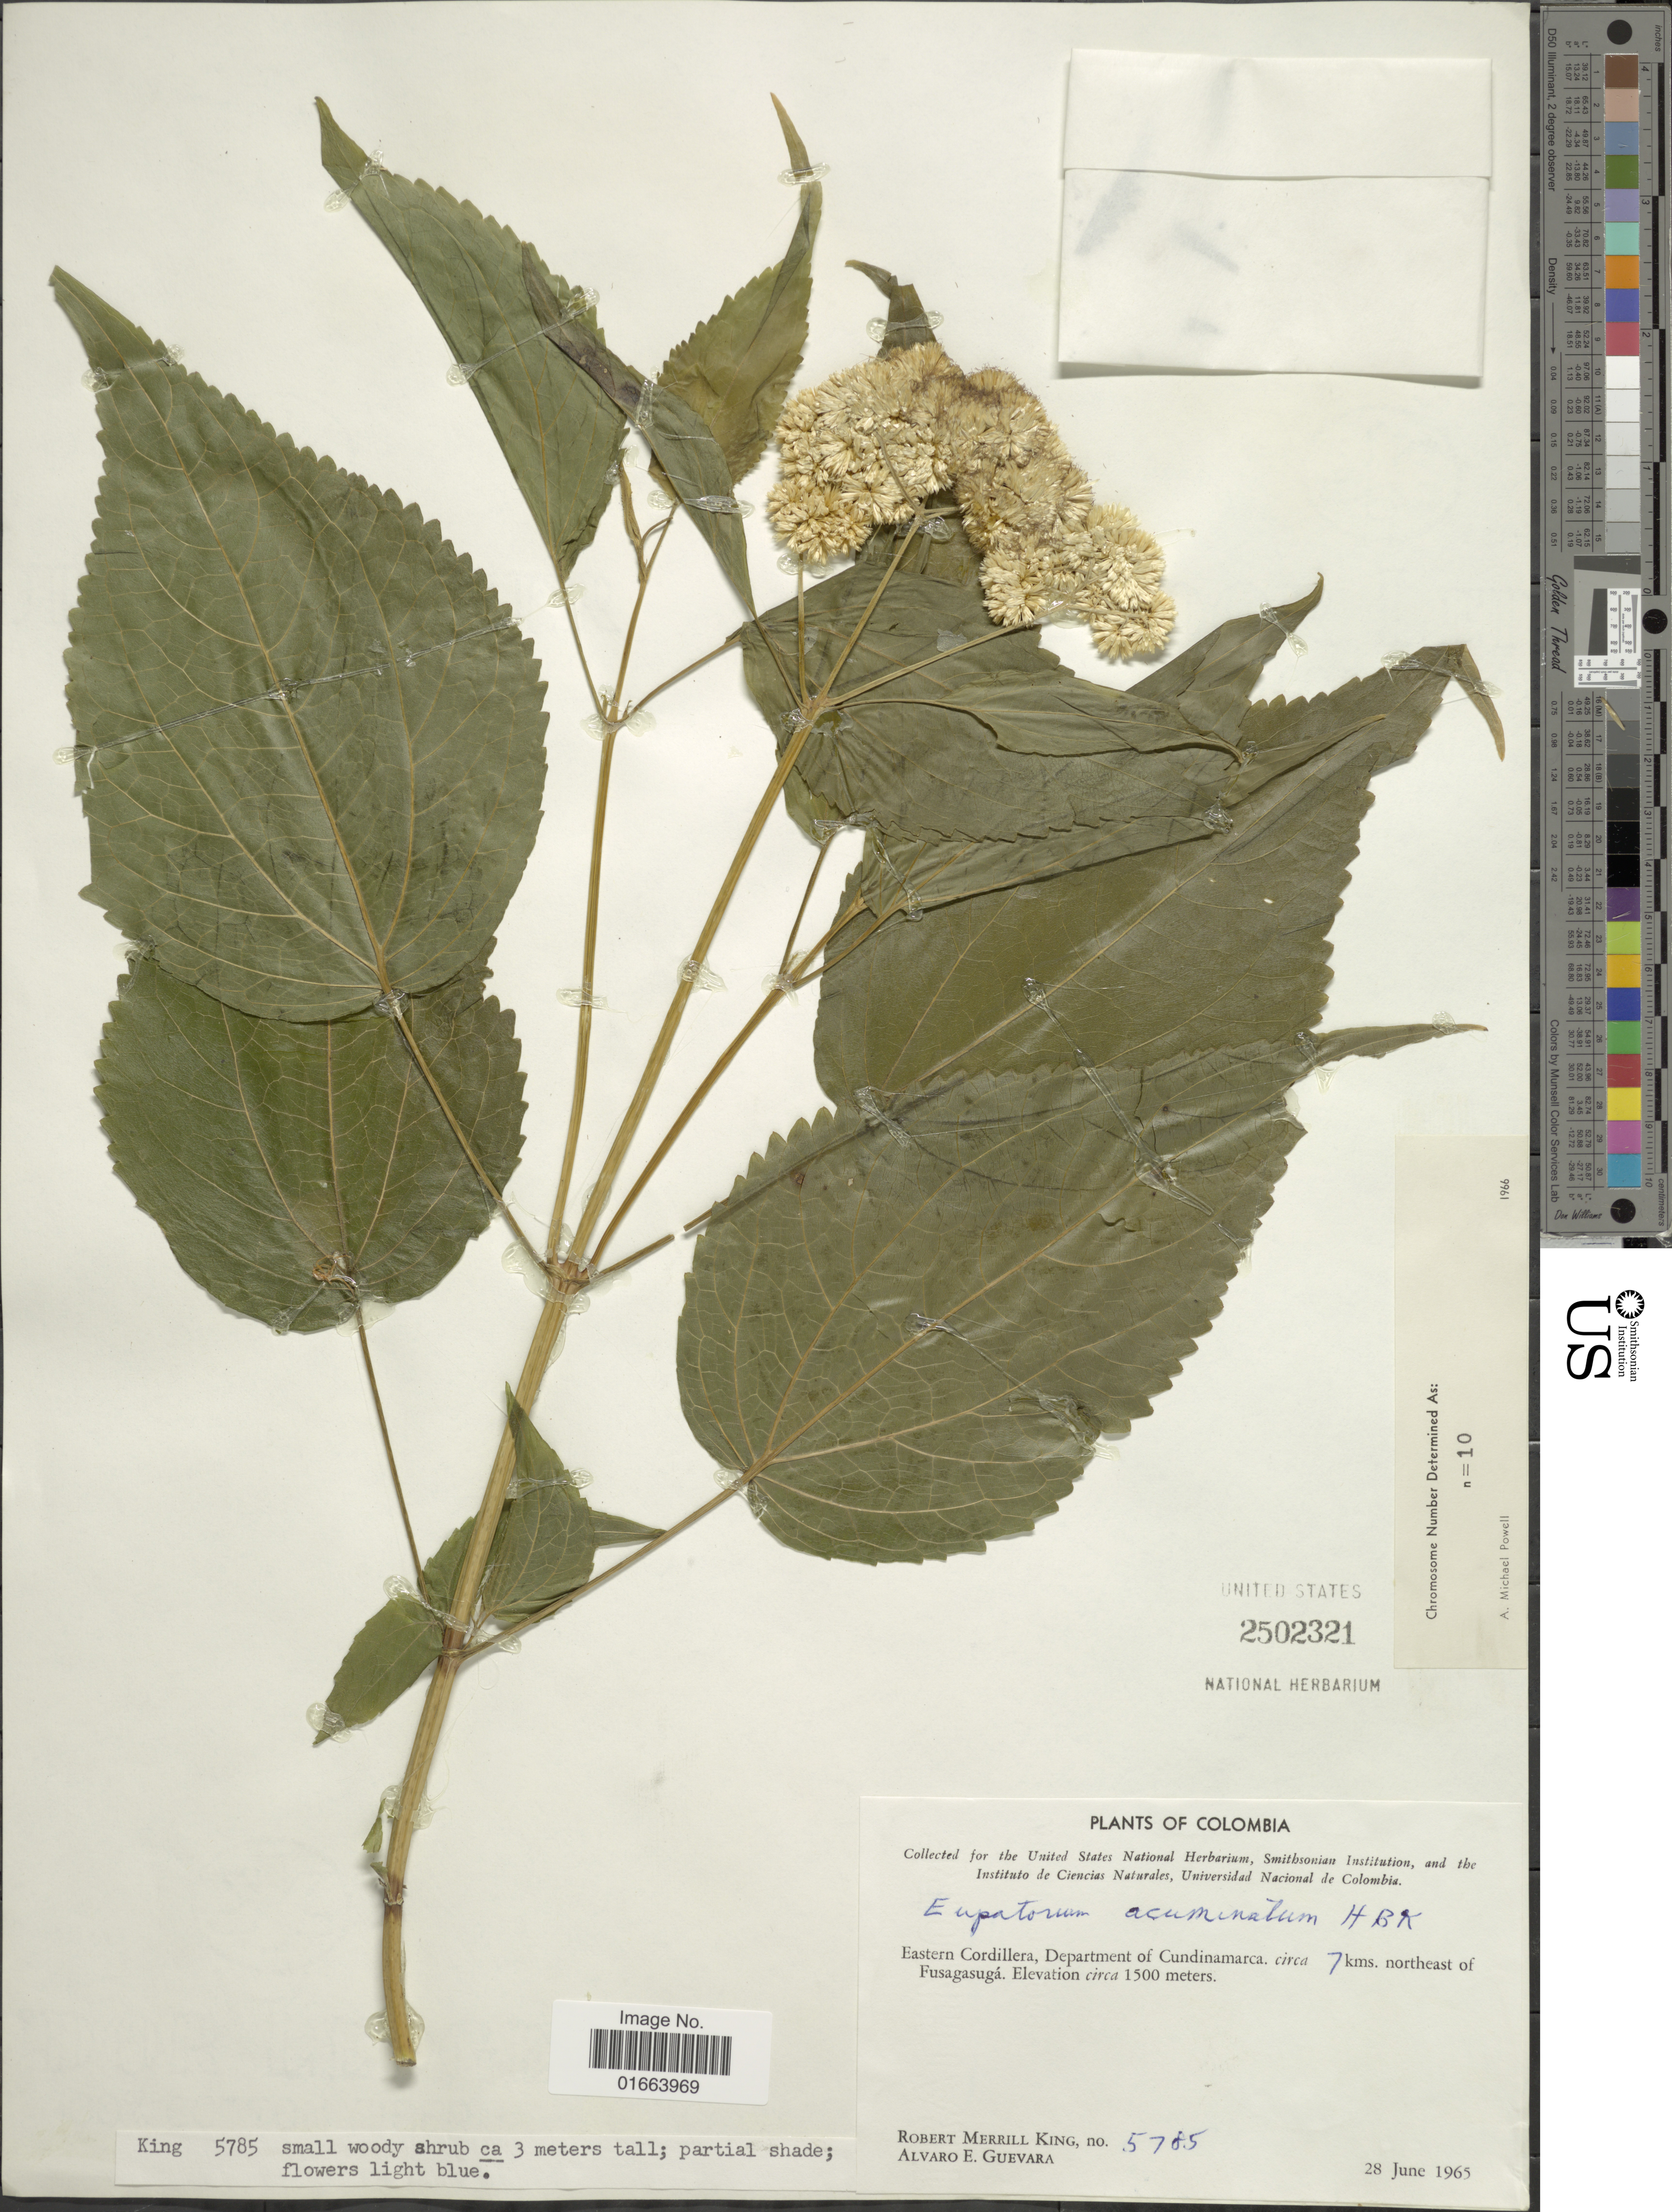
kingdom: Plantae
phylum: Tracheophyta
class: Magnoliopsida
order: Asterales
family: Asteraceae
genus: Critoniella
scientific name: Critoniella acuminata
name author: (Kunth) R.M. King & H. Rob.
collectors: R. M. King & A. E. Guevara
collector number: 5785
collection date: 1965-06-28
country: Colombia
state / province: Cundinamarca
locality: Eastern Cordillera. circa 7 kms. northeast of Fusagasugá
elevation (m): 1500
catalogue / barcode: US 2502321